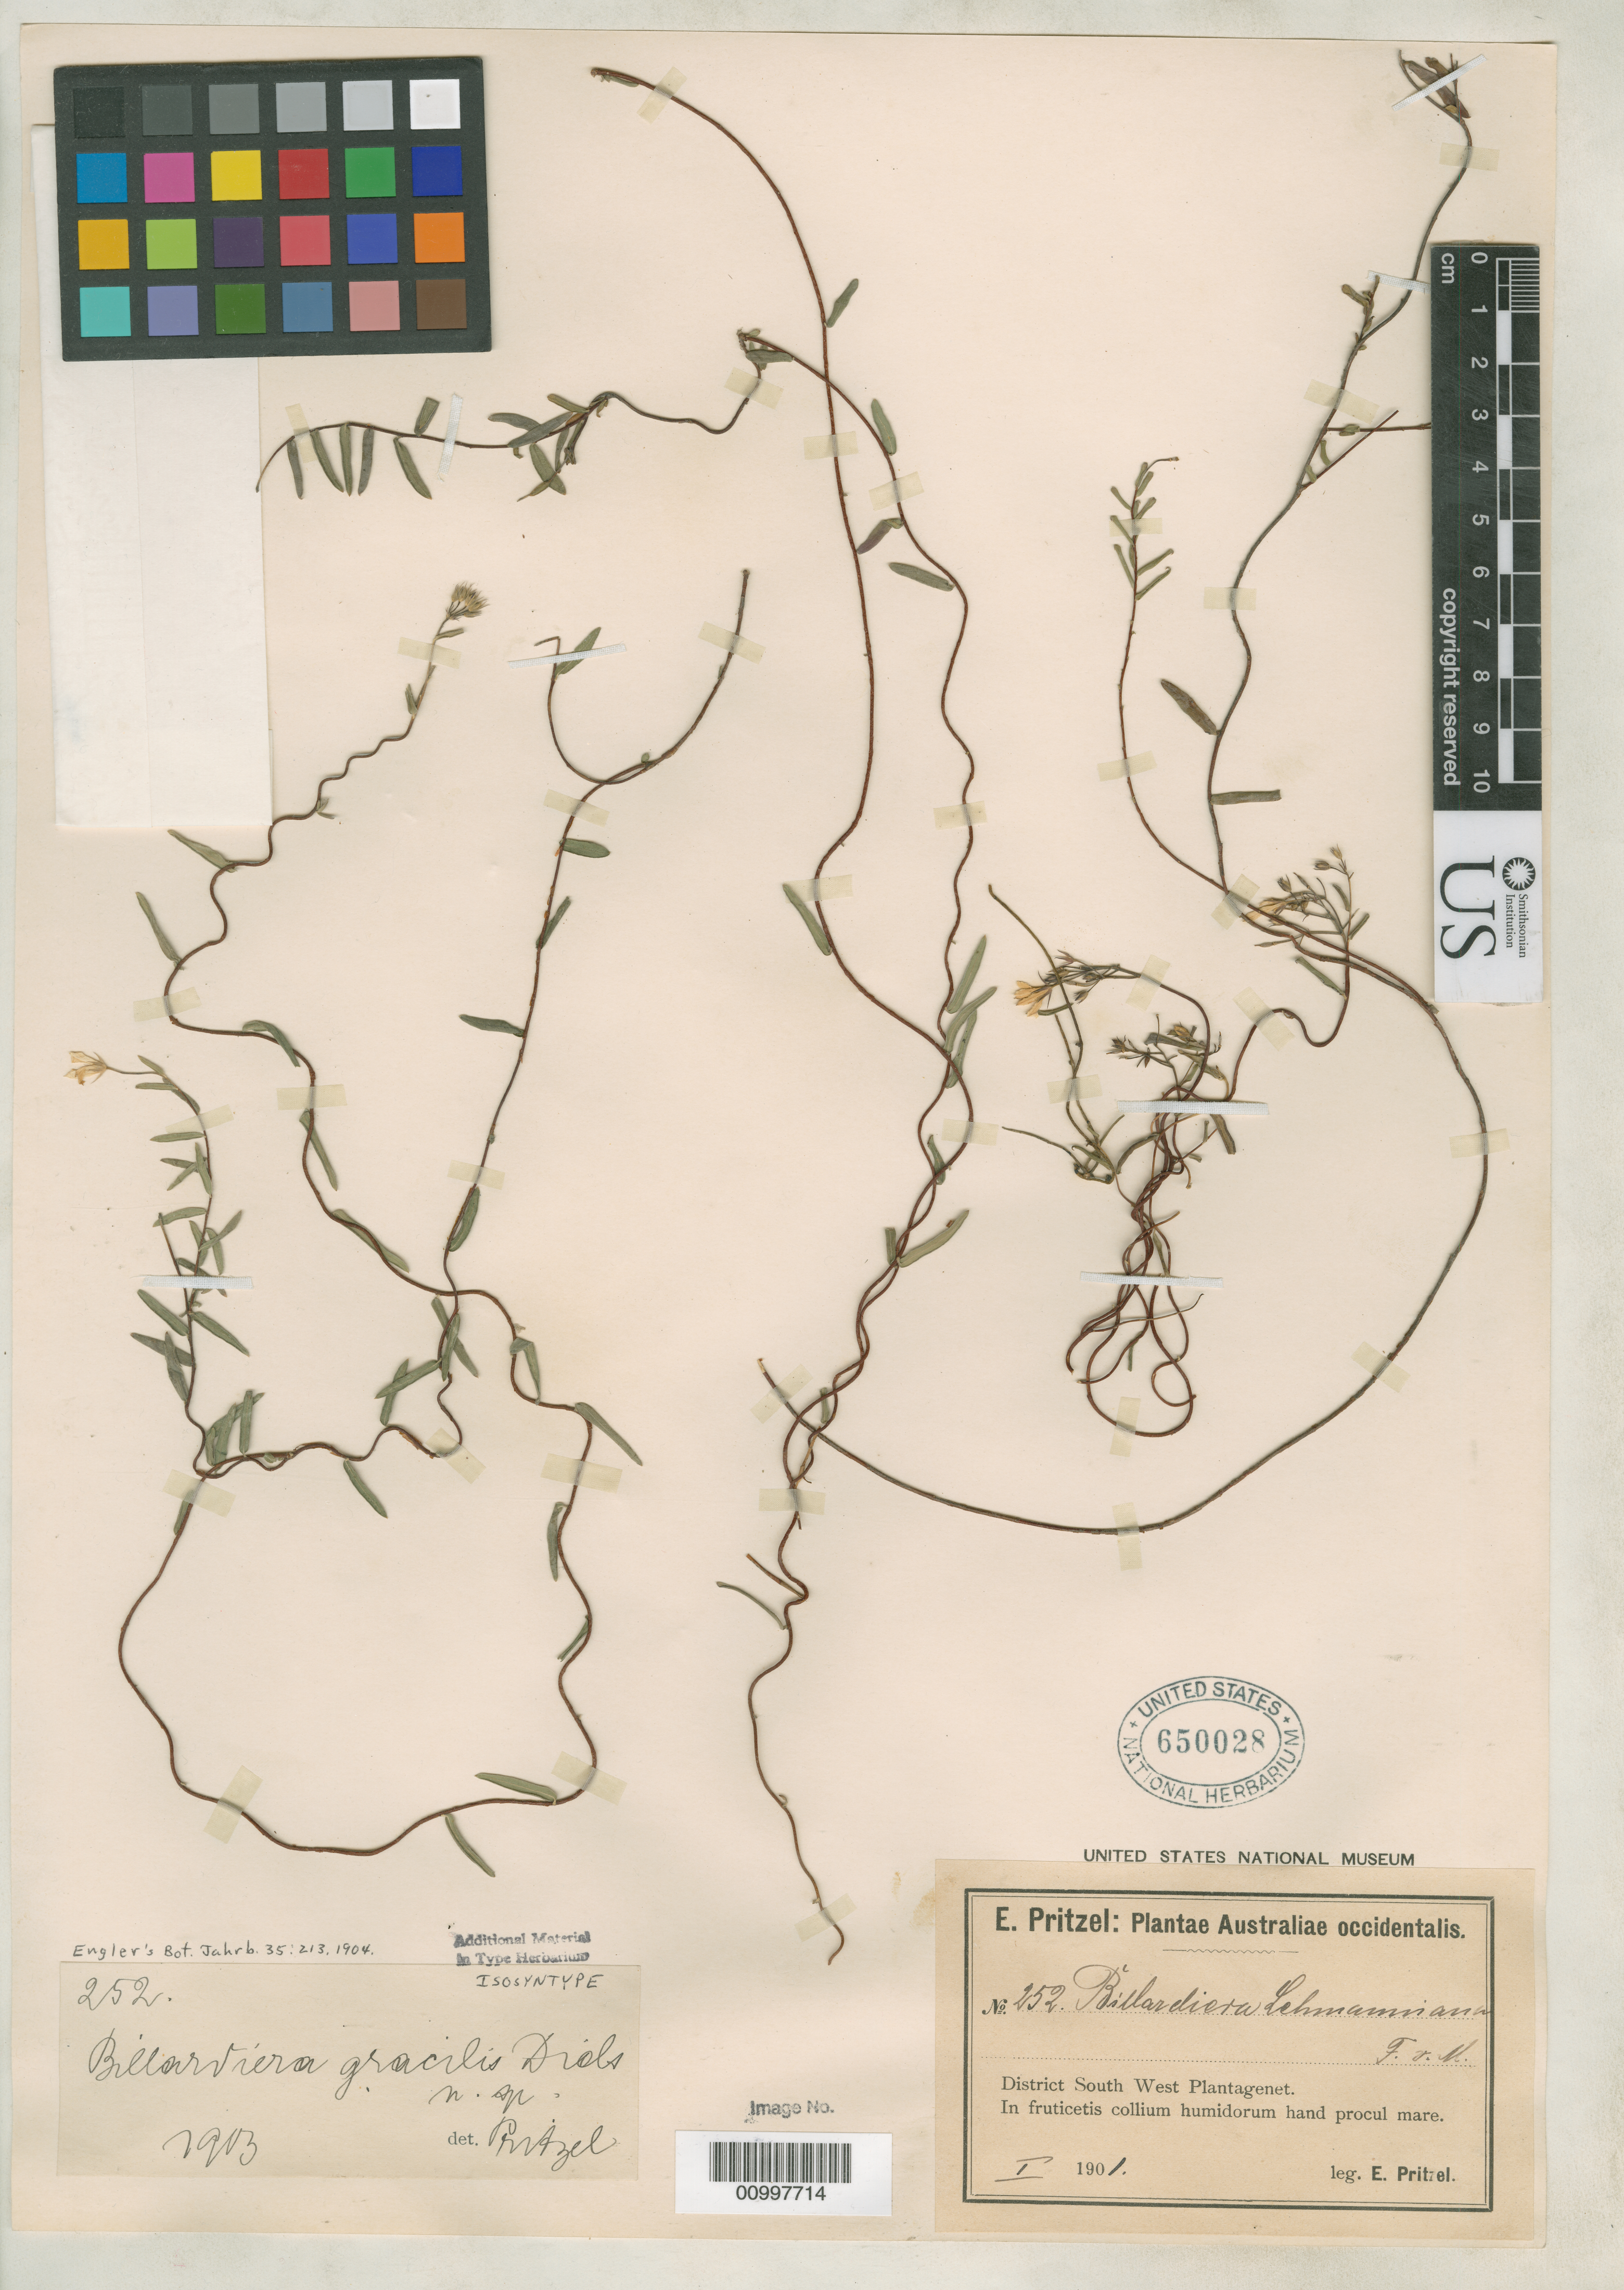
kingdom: Plantae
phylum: Tracheophyta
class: Magnoliopsida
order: Apiales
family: Pittosporaceae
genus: Billardiera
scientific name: Billardiera gracilis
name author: Diels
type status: Isosyntype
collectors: E. G. Pritzel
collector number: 252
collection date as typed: Jan 1901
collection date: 1901-01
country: Australia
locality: District South West Plantagenet.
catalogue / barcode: US 650028